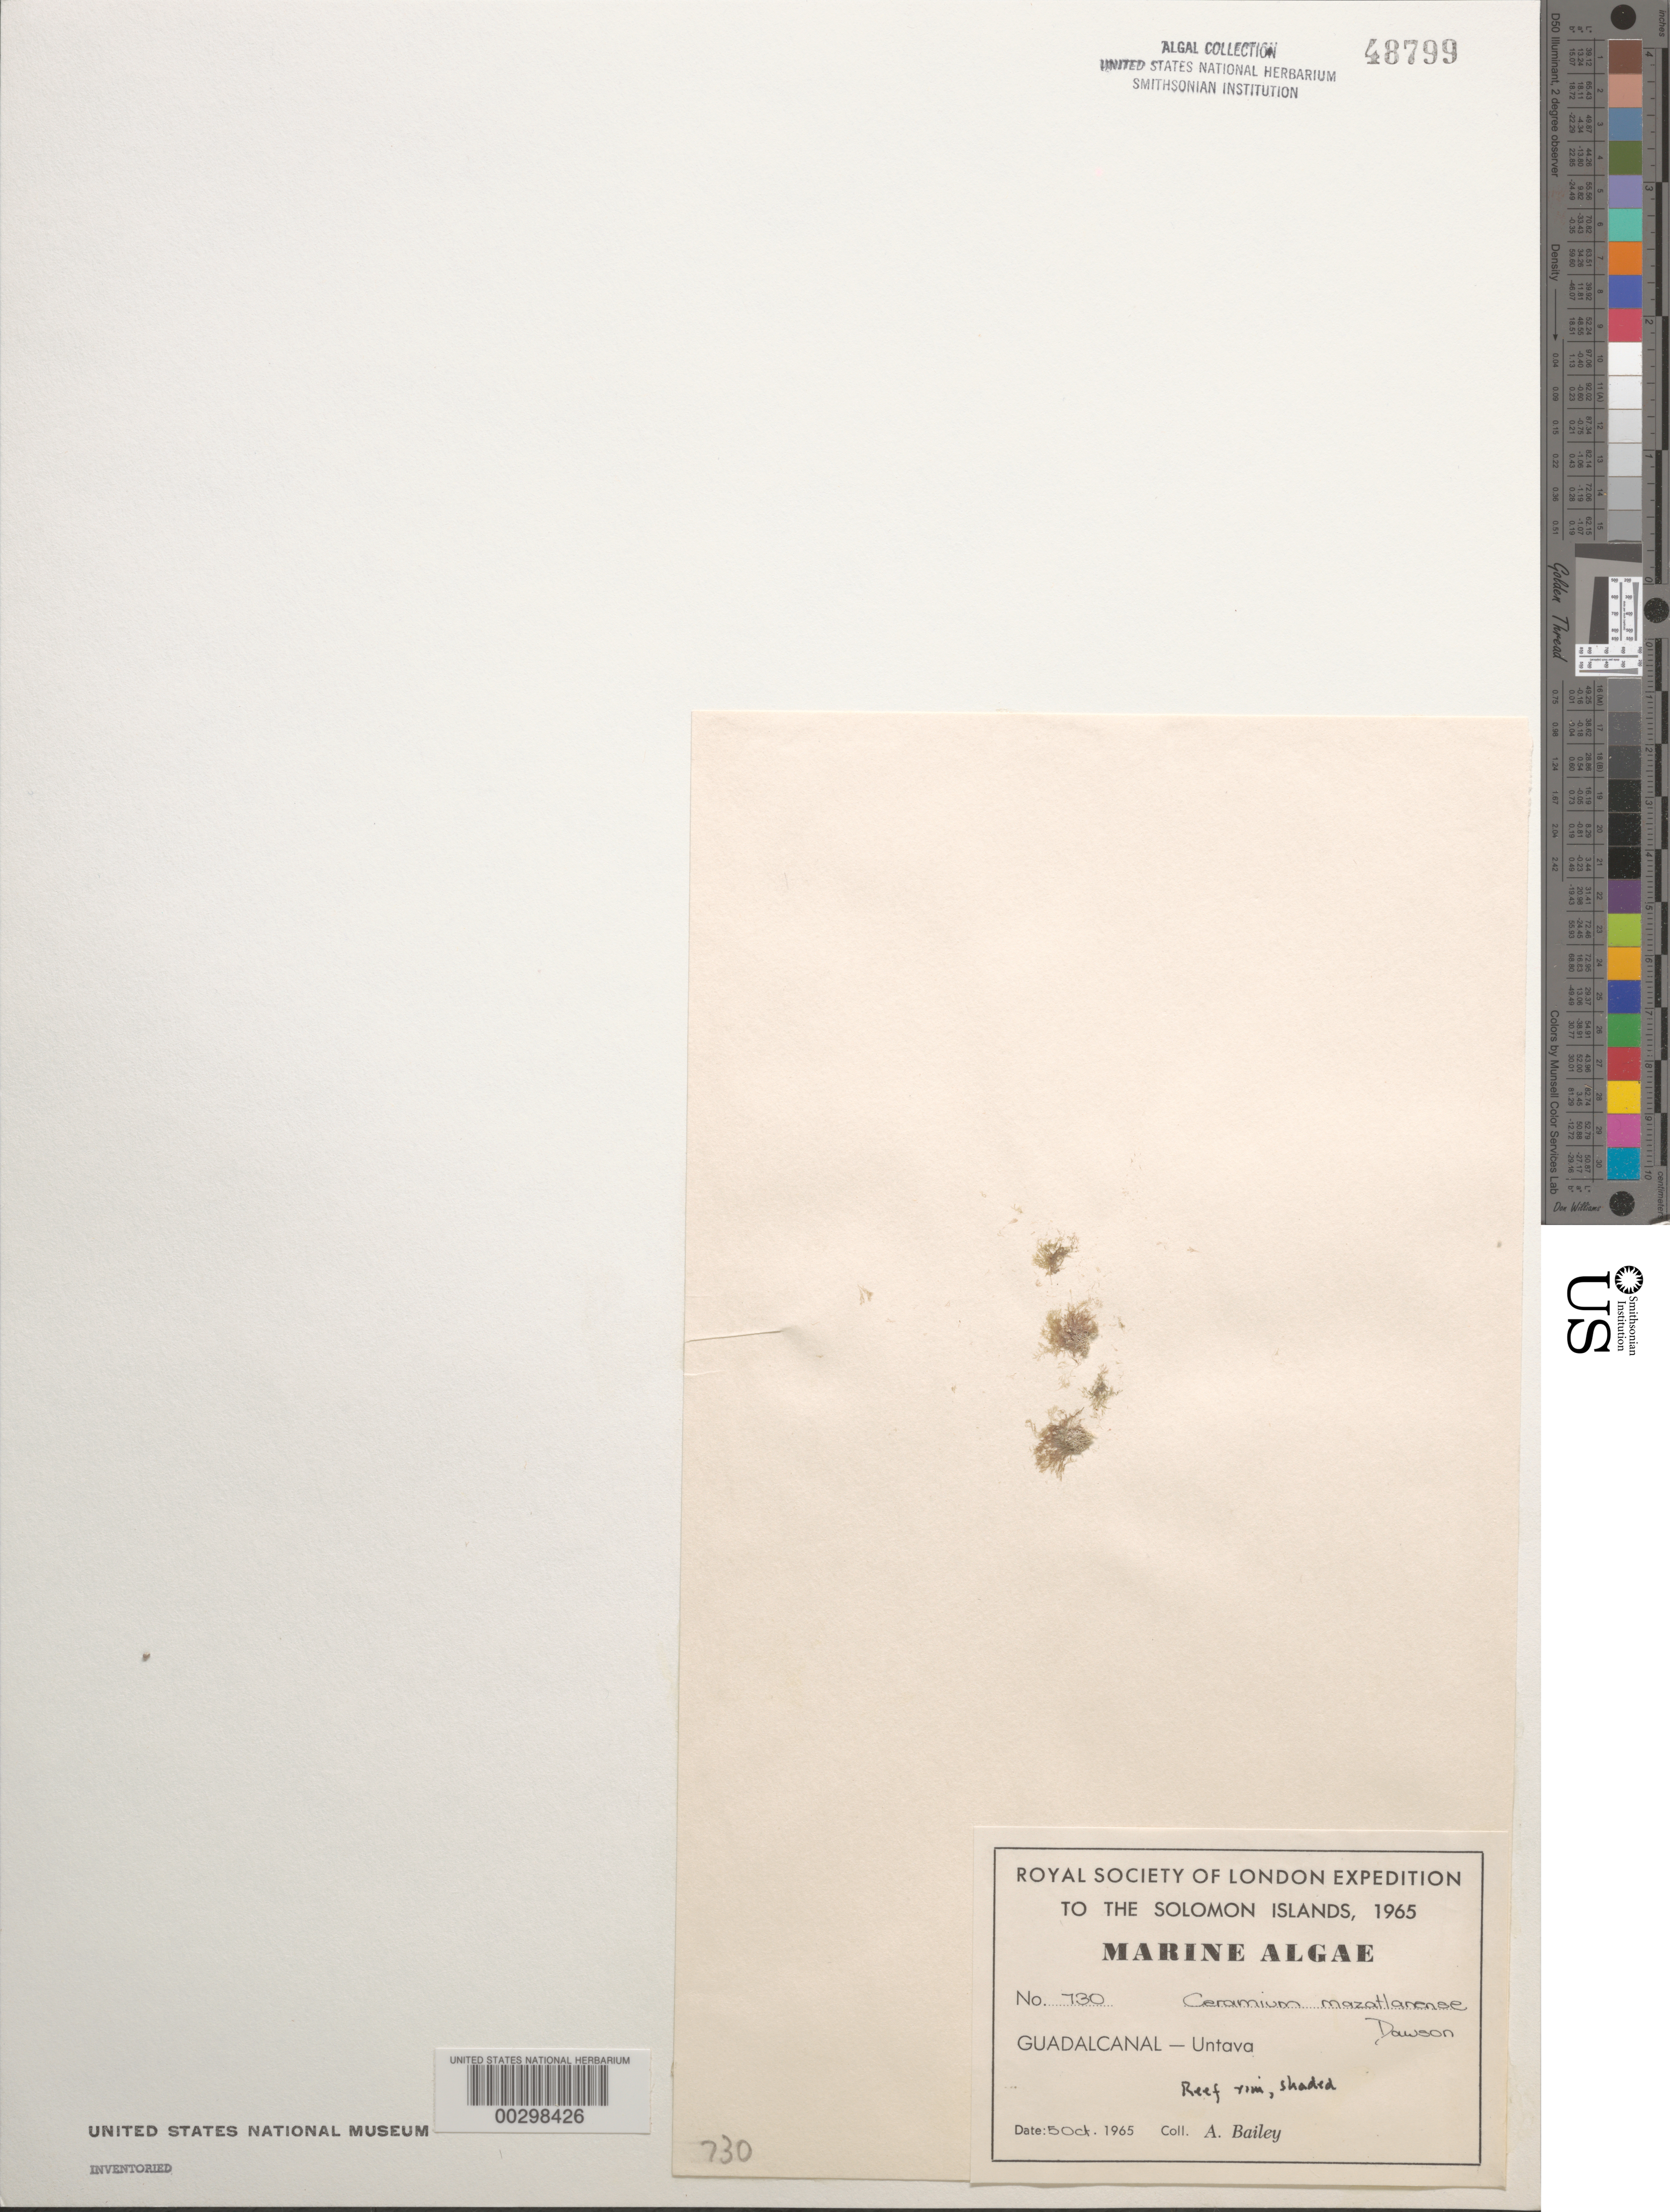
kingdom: Plantae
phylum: Rhodophyta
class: Florideophyceae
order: Ceramiales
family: Ceramiaceae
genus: Ceramium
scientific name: Ceramium macilentum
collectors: A. Bailey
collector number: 730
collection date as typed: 05 Oct 1965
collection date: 1965-10-05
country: Solomon Islands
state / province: Guadalcanal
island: Guadalcanal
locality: Untava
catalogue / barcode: US 48799